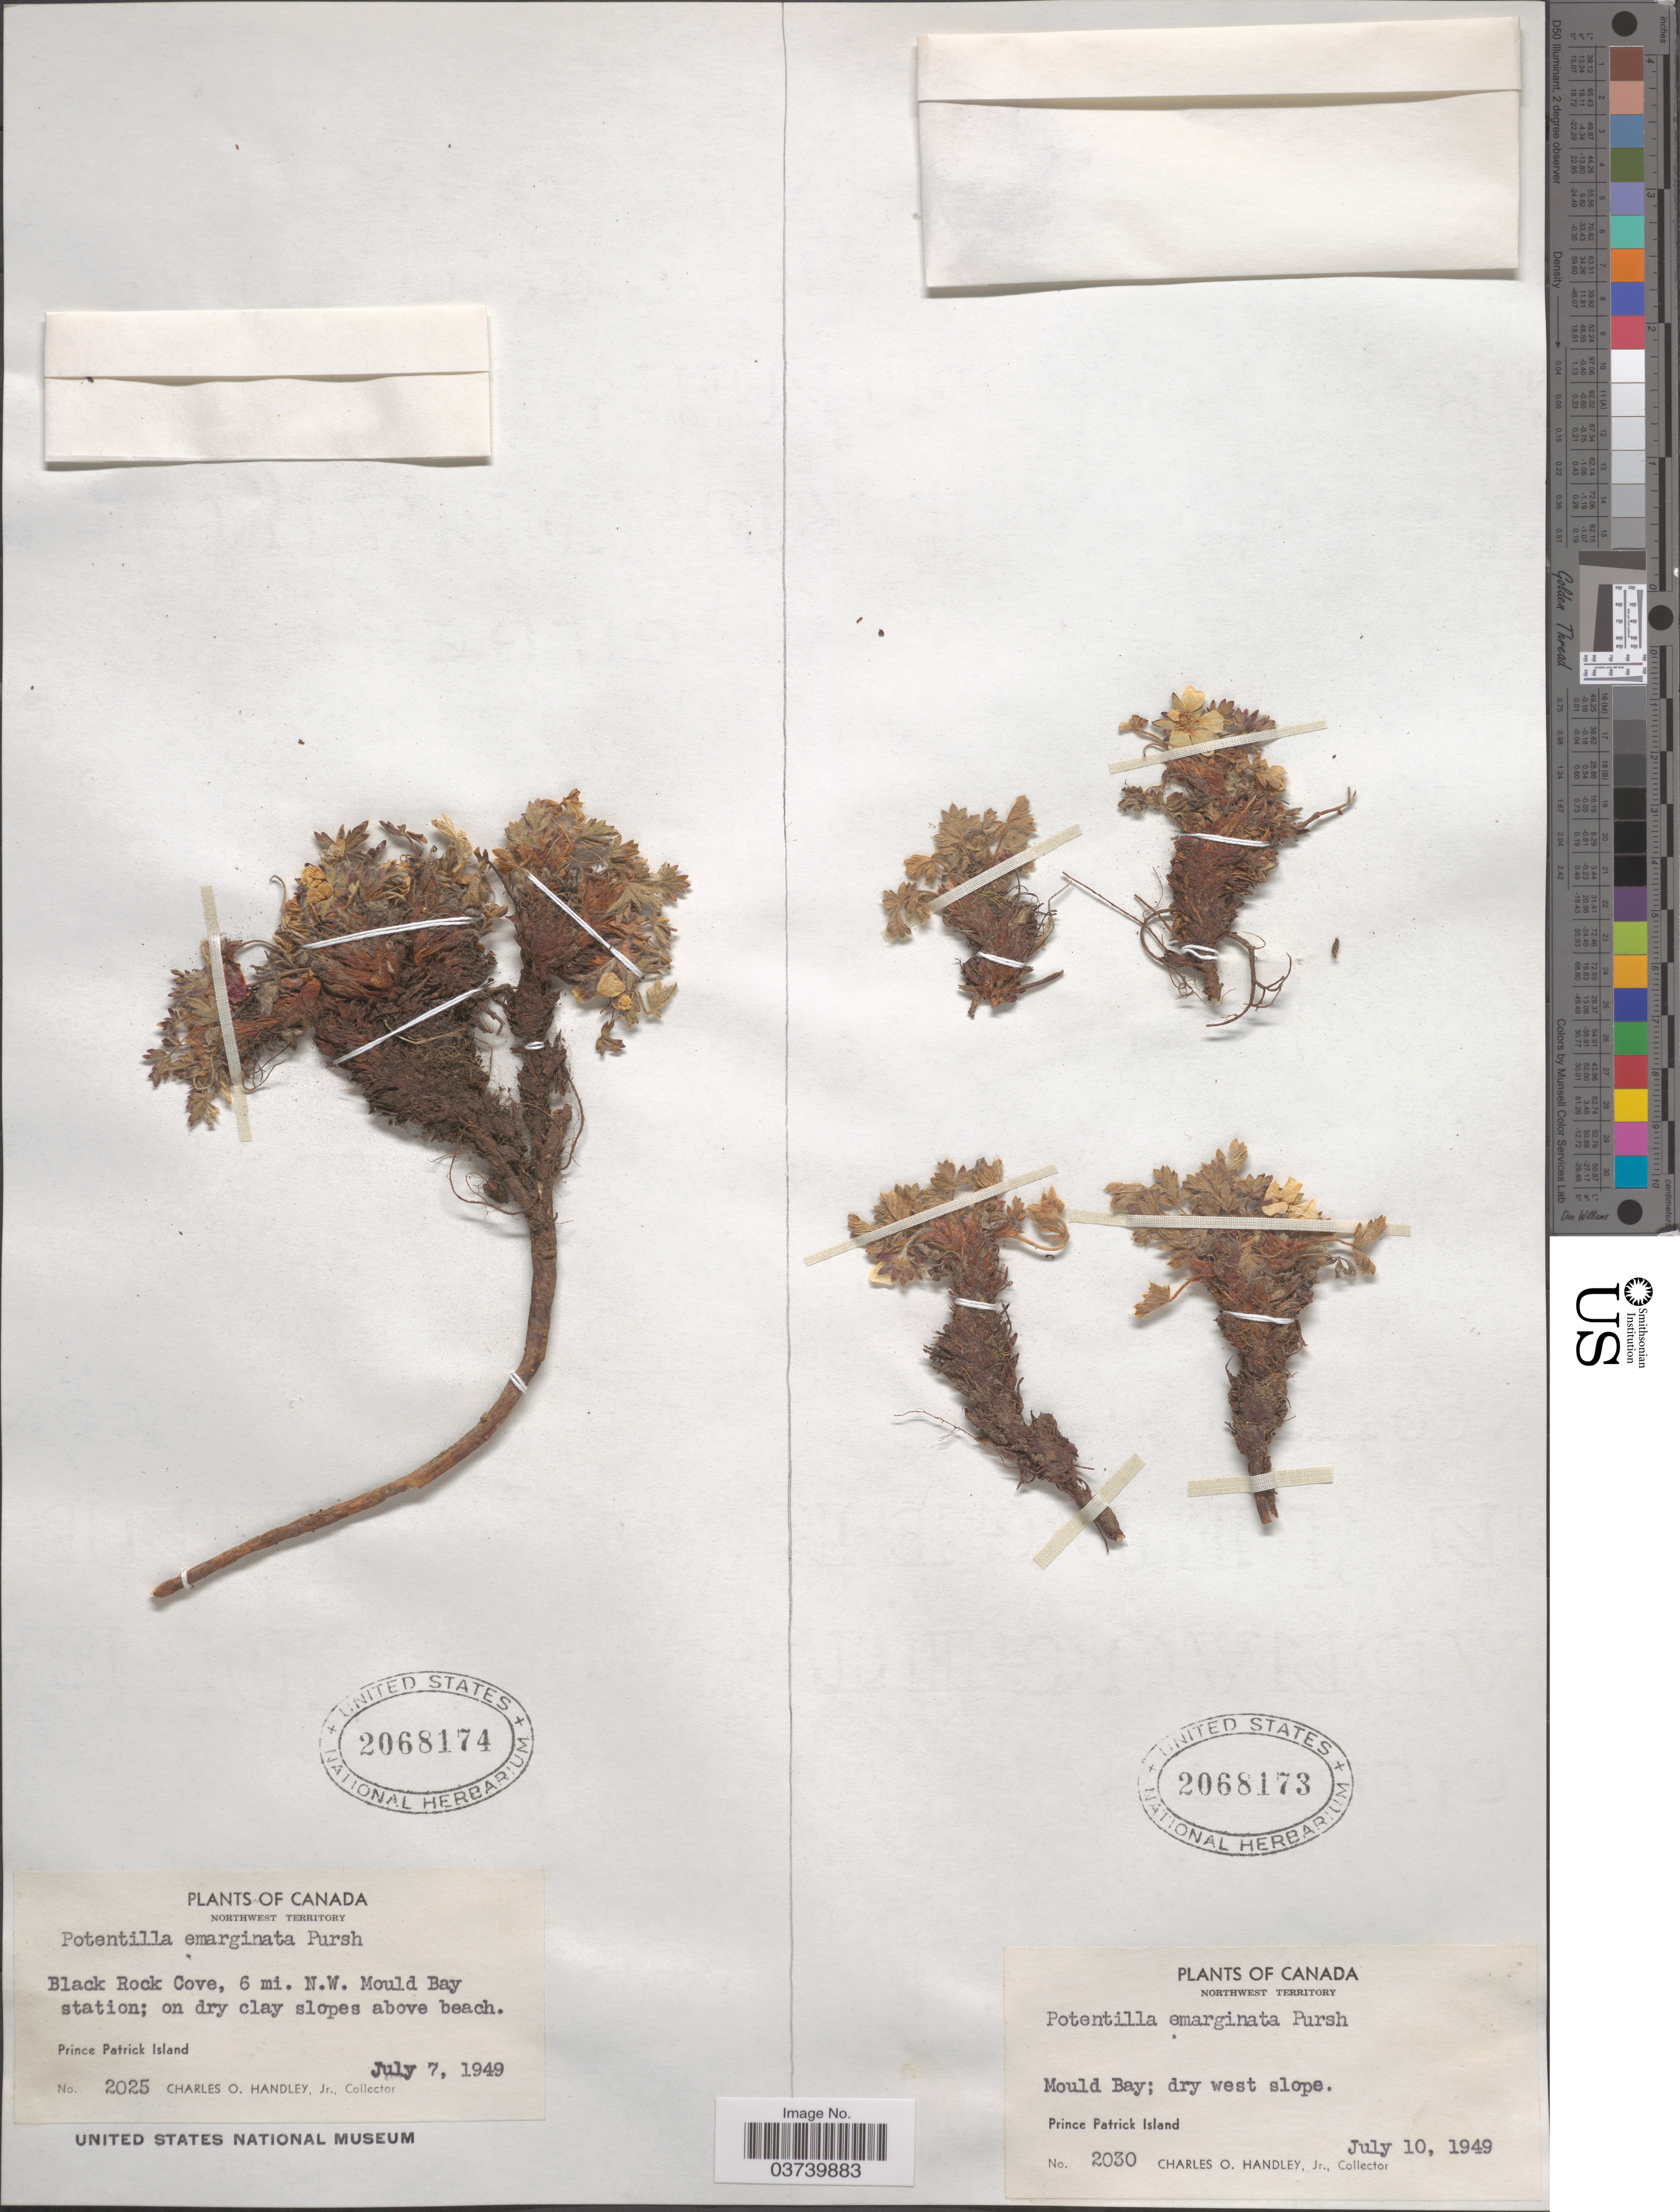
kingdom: Plantae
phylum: Tracheophyta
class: Magnoliopsida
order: Rosales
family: Rosaceae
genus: Potentilla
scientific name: Potentilla hyparctica subsp. hyparctica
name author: Malte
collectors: C. Handley Jr.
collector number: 2025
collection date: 1949-07-07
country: Canada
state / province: Northwest Territories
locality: Black Rock Cove, 6 mi. N.W. Mould Bay station. Prince Patrick Island.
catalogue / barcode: US 2068174-2